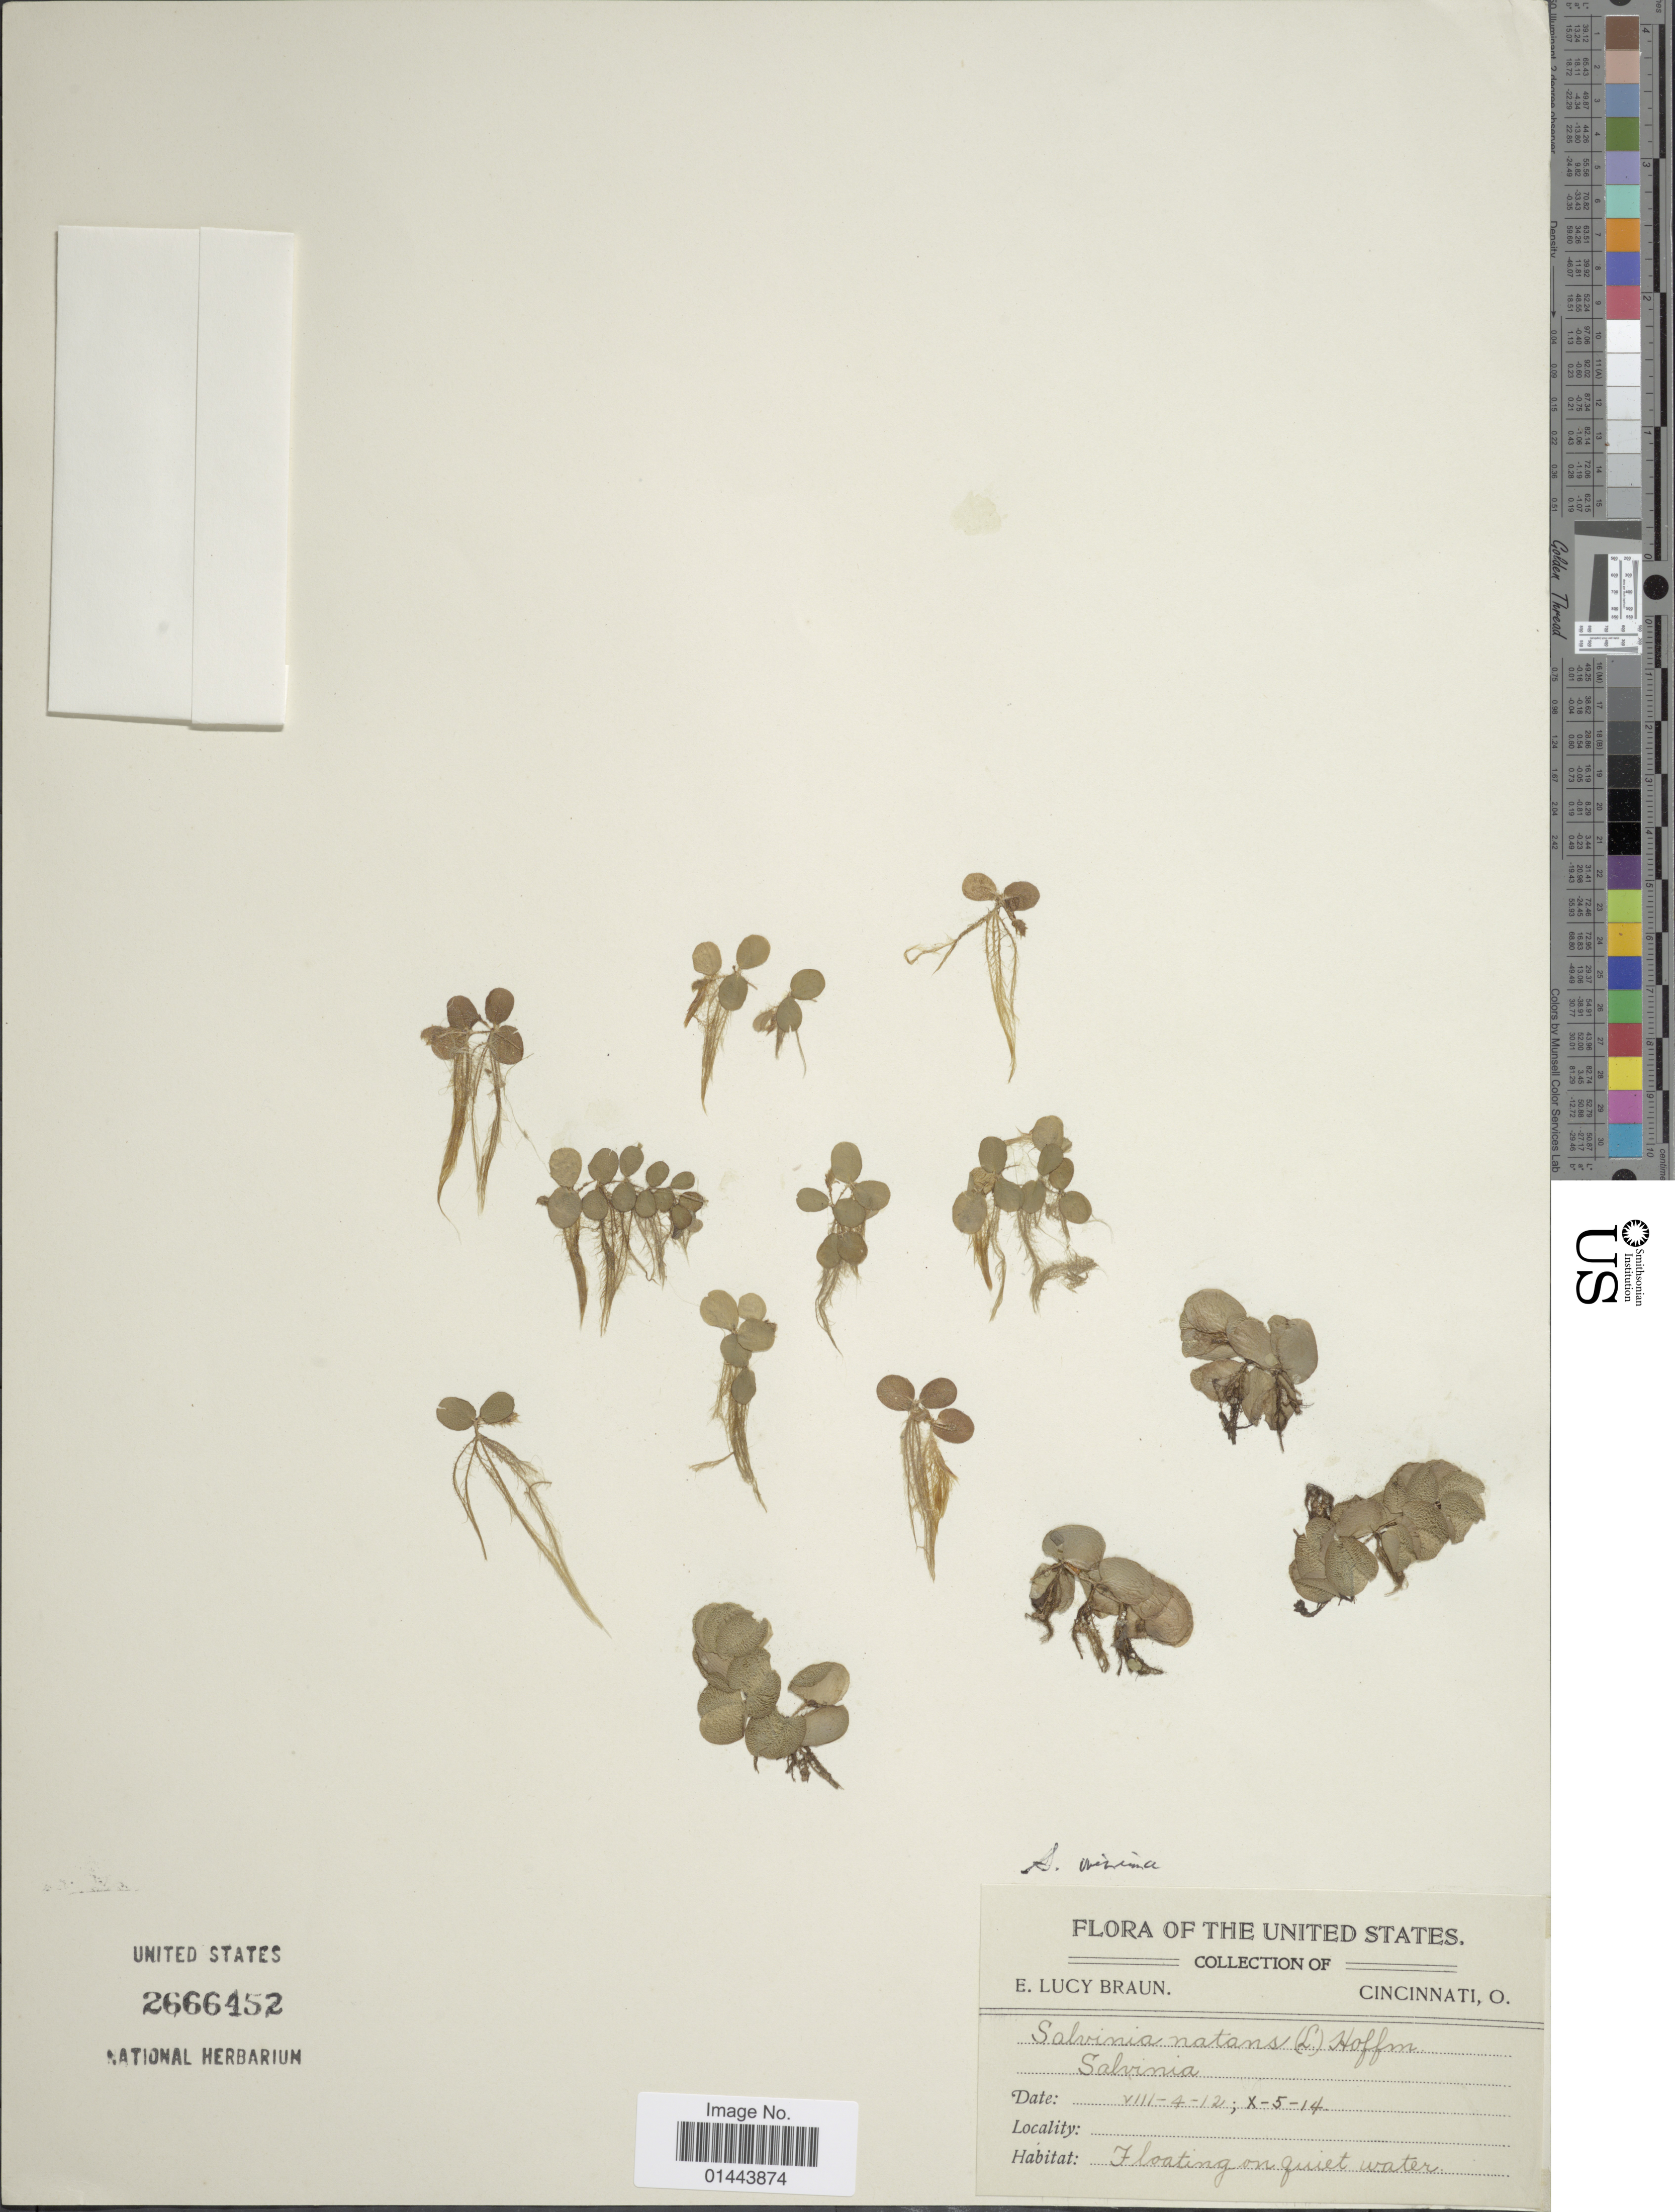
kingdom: Plantae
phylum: Tracheophyta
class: Polypodiopsida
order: Salviniales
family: Salviniaceae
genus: Salvinia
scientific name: Salvinia minima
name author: Baker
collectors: E. L. Braun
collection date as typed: Transcribed d/m/y: 4/8/12 to 5/10/14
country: United States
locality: Floating on quiet water, Cincinnati, O.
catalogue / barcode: US 2666452